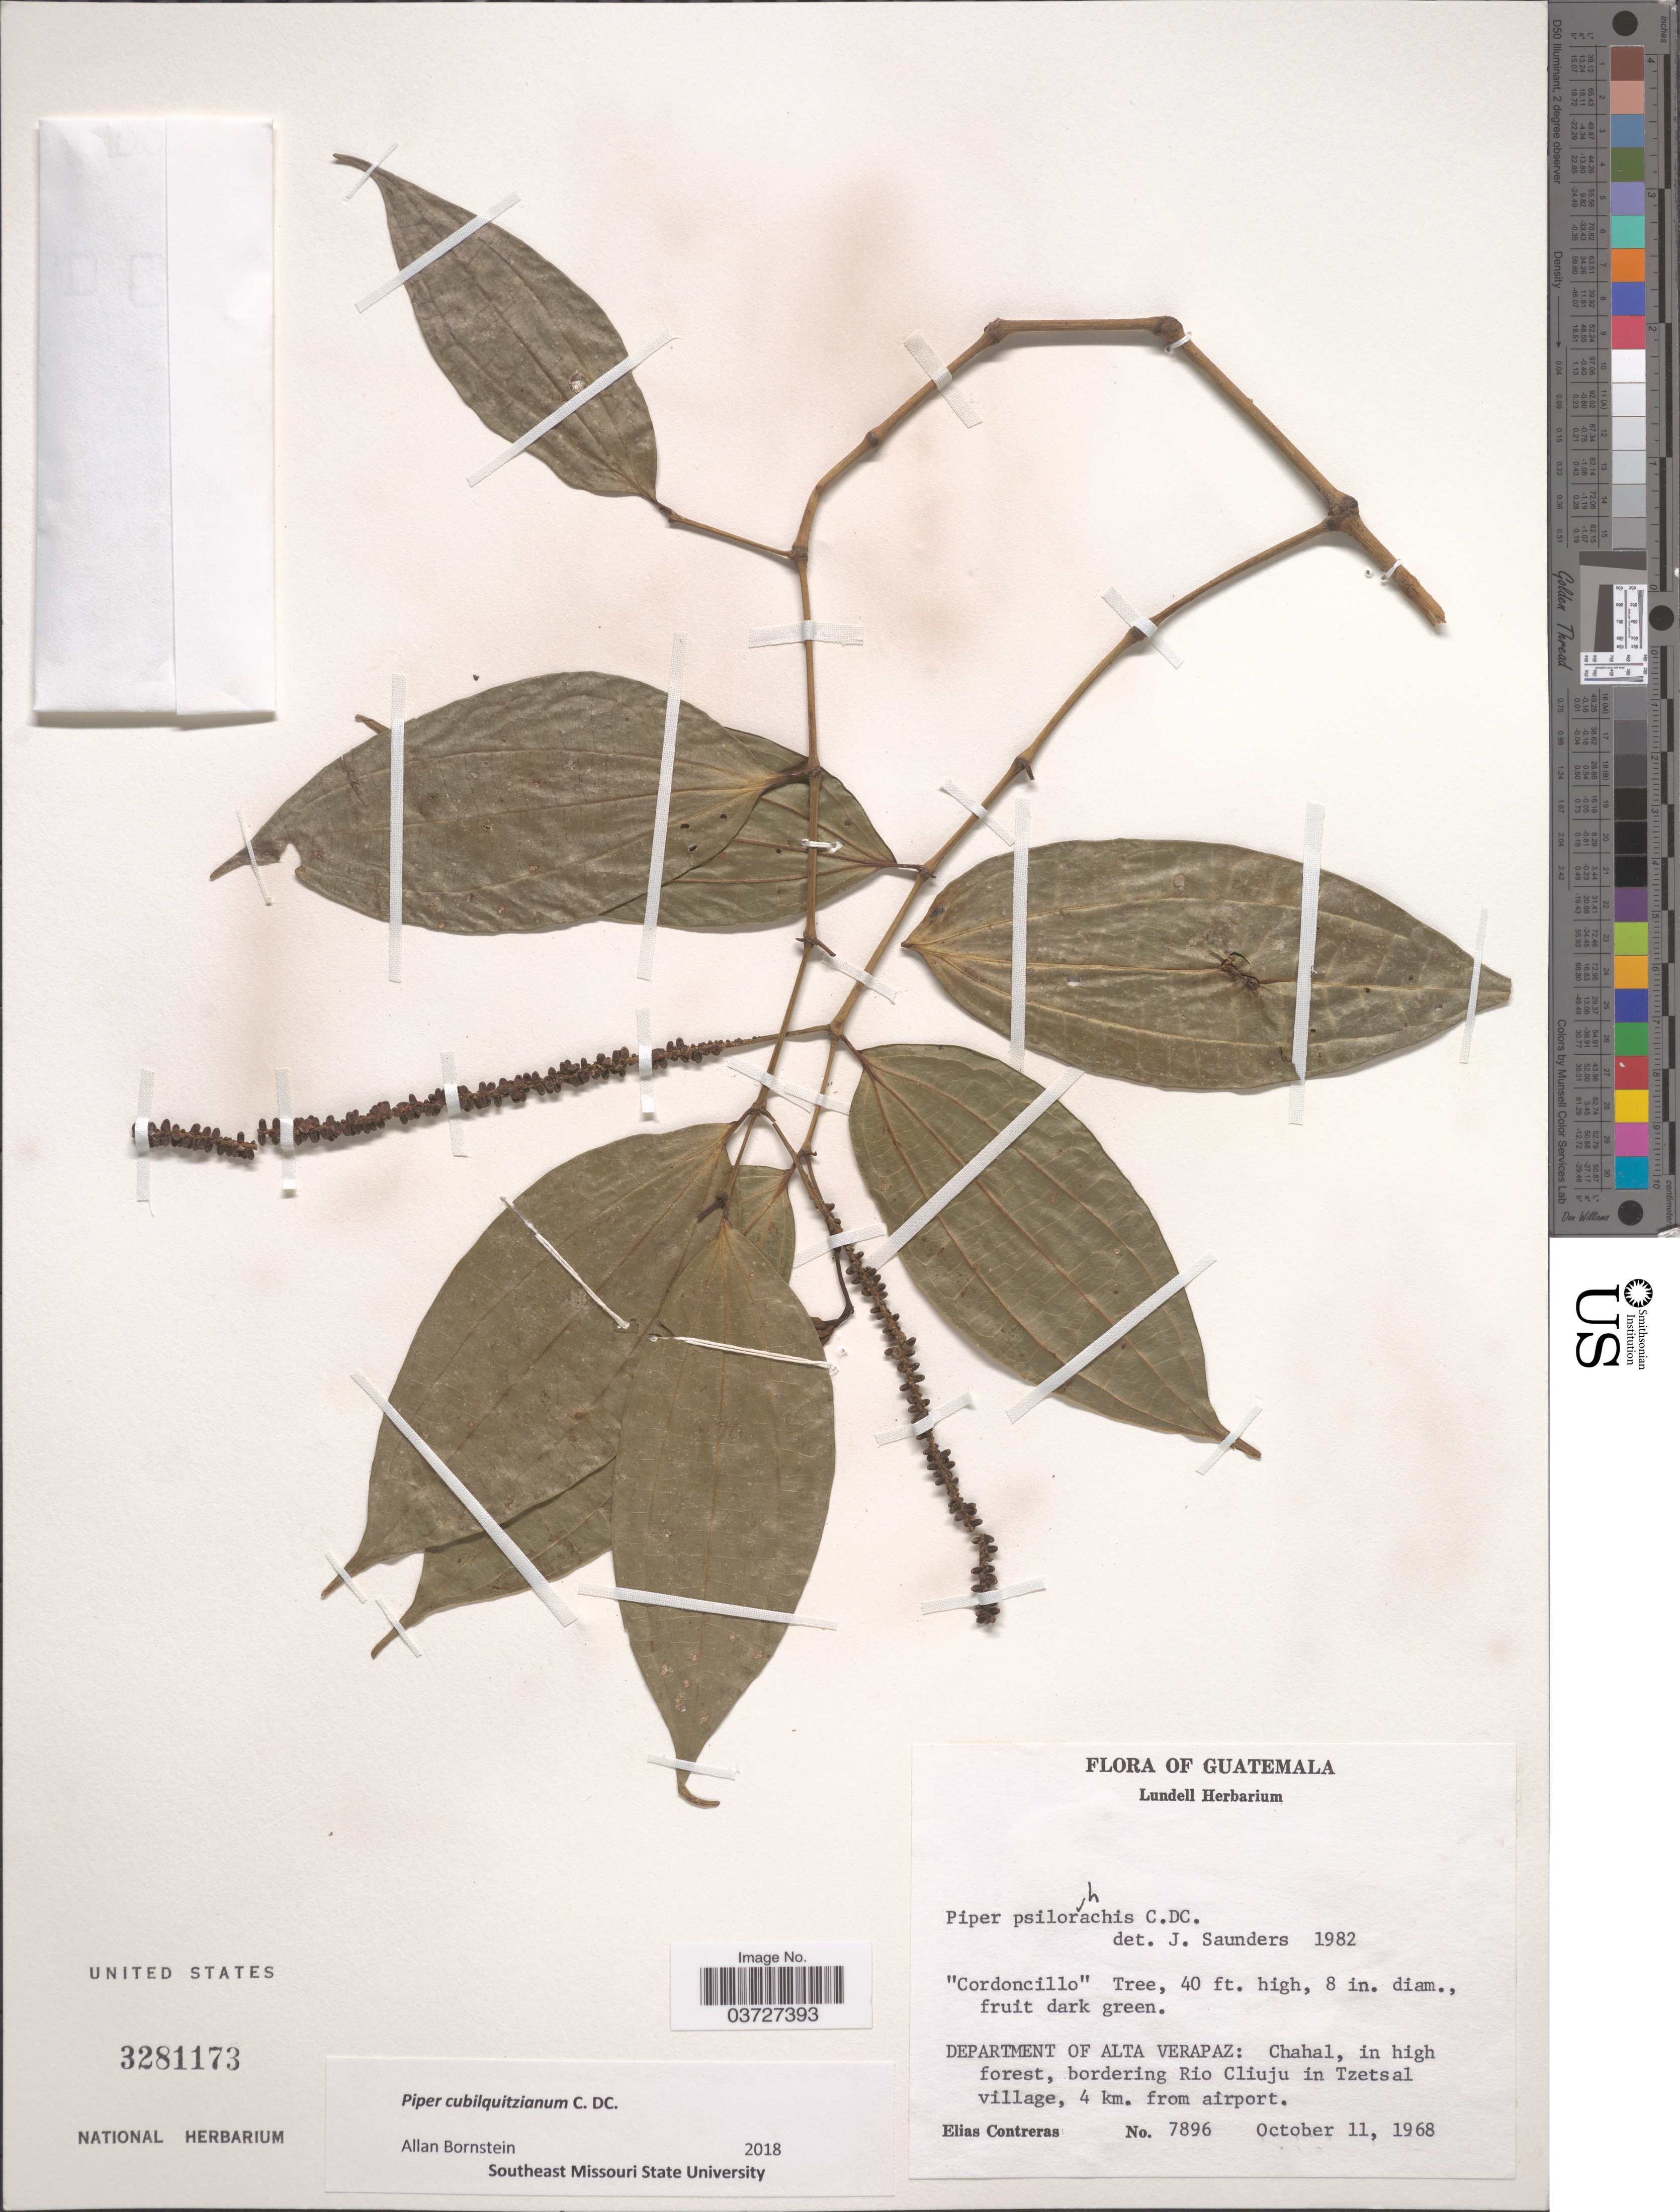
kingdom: Plantae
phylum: Tracheophyta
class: Magnoliopsida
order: Piperales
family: Piperaceae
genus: Piper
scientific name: Piper cubilquitzianum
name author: C. DC.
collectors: E. Contreras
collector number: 7896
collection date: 1968-10-11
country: Guatemala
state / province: Alta Verapaz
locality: Department of Alta Verapaz: Chahal, in high forest, bordering Rio Cliuju in Tzetsal village, 4 km. from airport.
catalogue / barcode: US 3281173